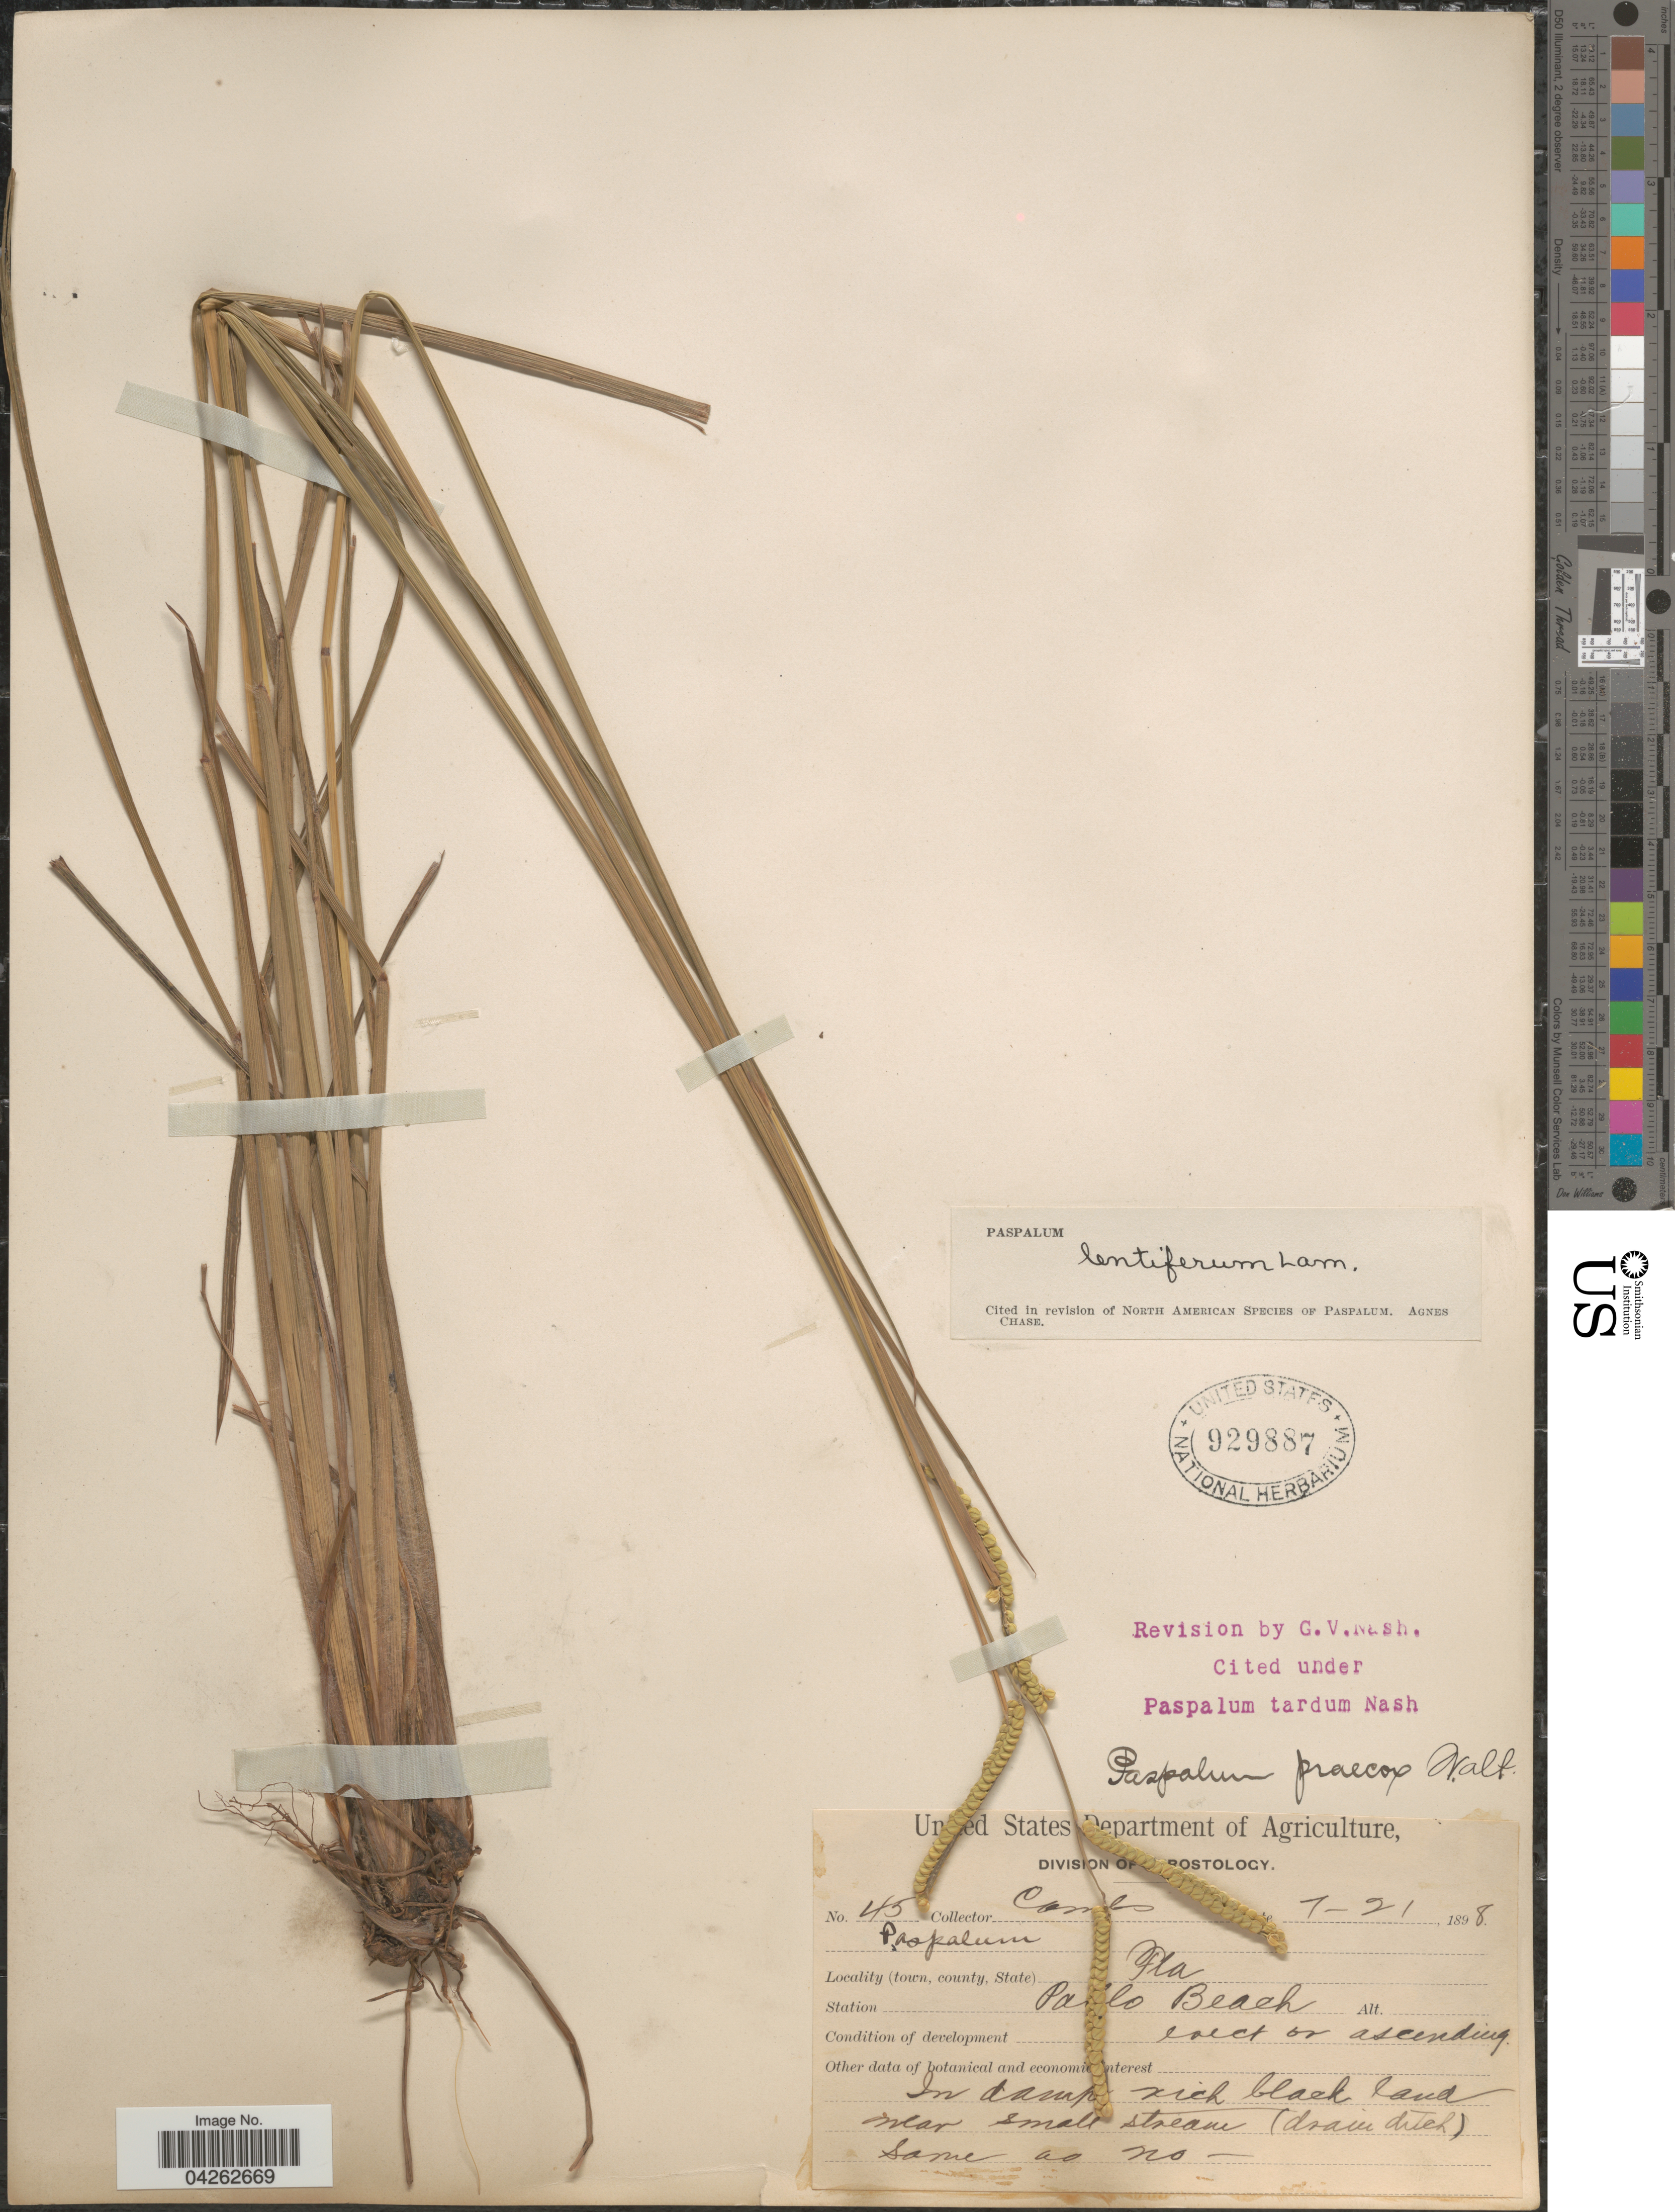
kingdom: Plantae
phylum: Tracheophyta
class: Liliopsida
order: Poales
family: Poaceae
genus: Paspalum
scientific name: Paspalum lentiferum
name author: Lam.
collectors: -. Combs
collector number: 45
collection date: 1898-07-21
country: United States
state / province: Florida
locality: Fla. Station Pa [illegible text]lo Beach.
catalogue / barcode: US 929887